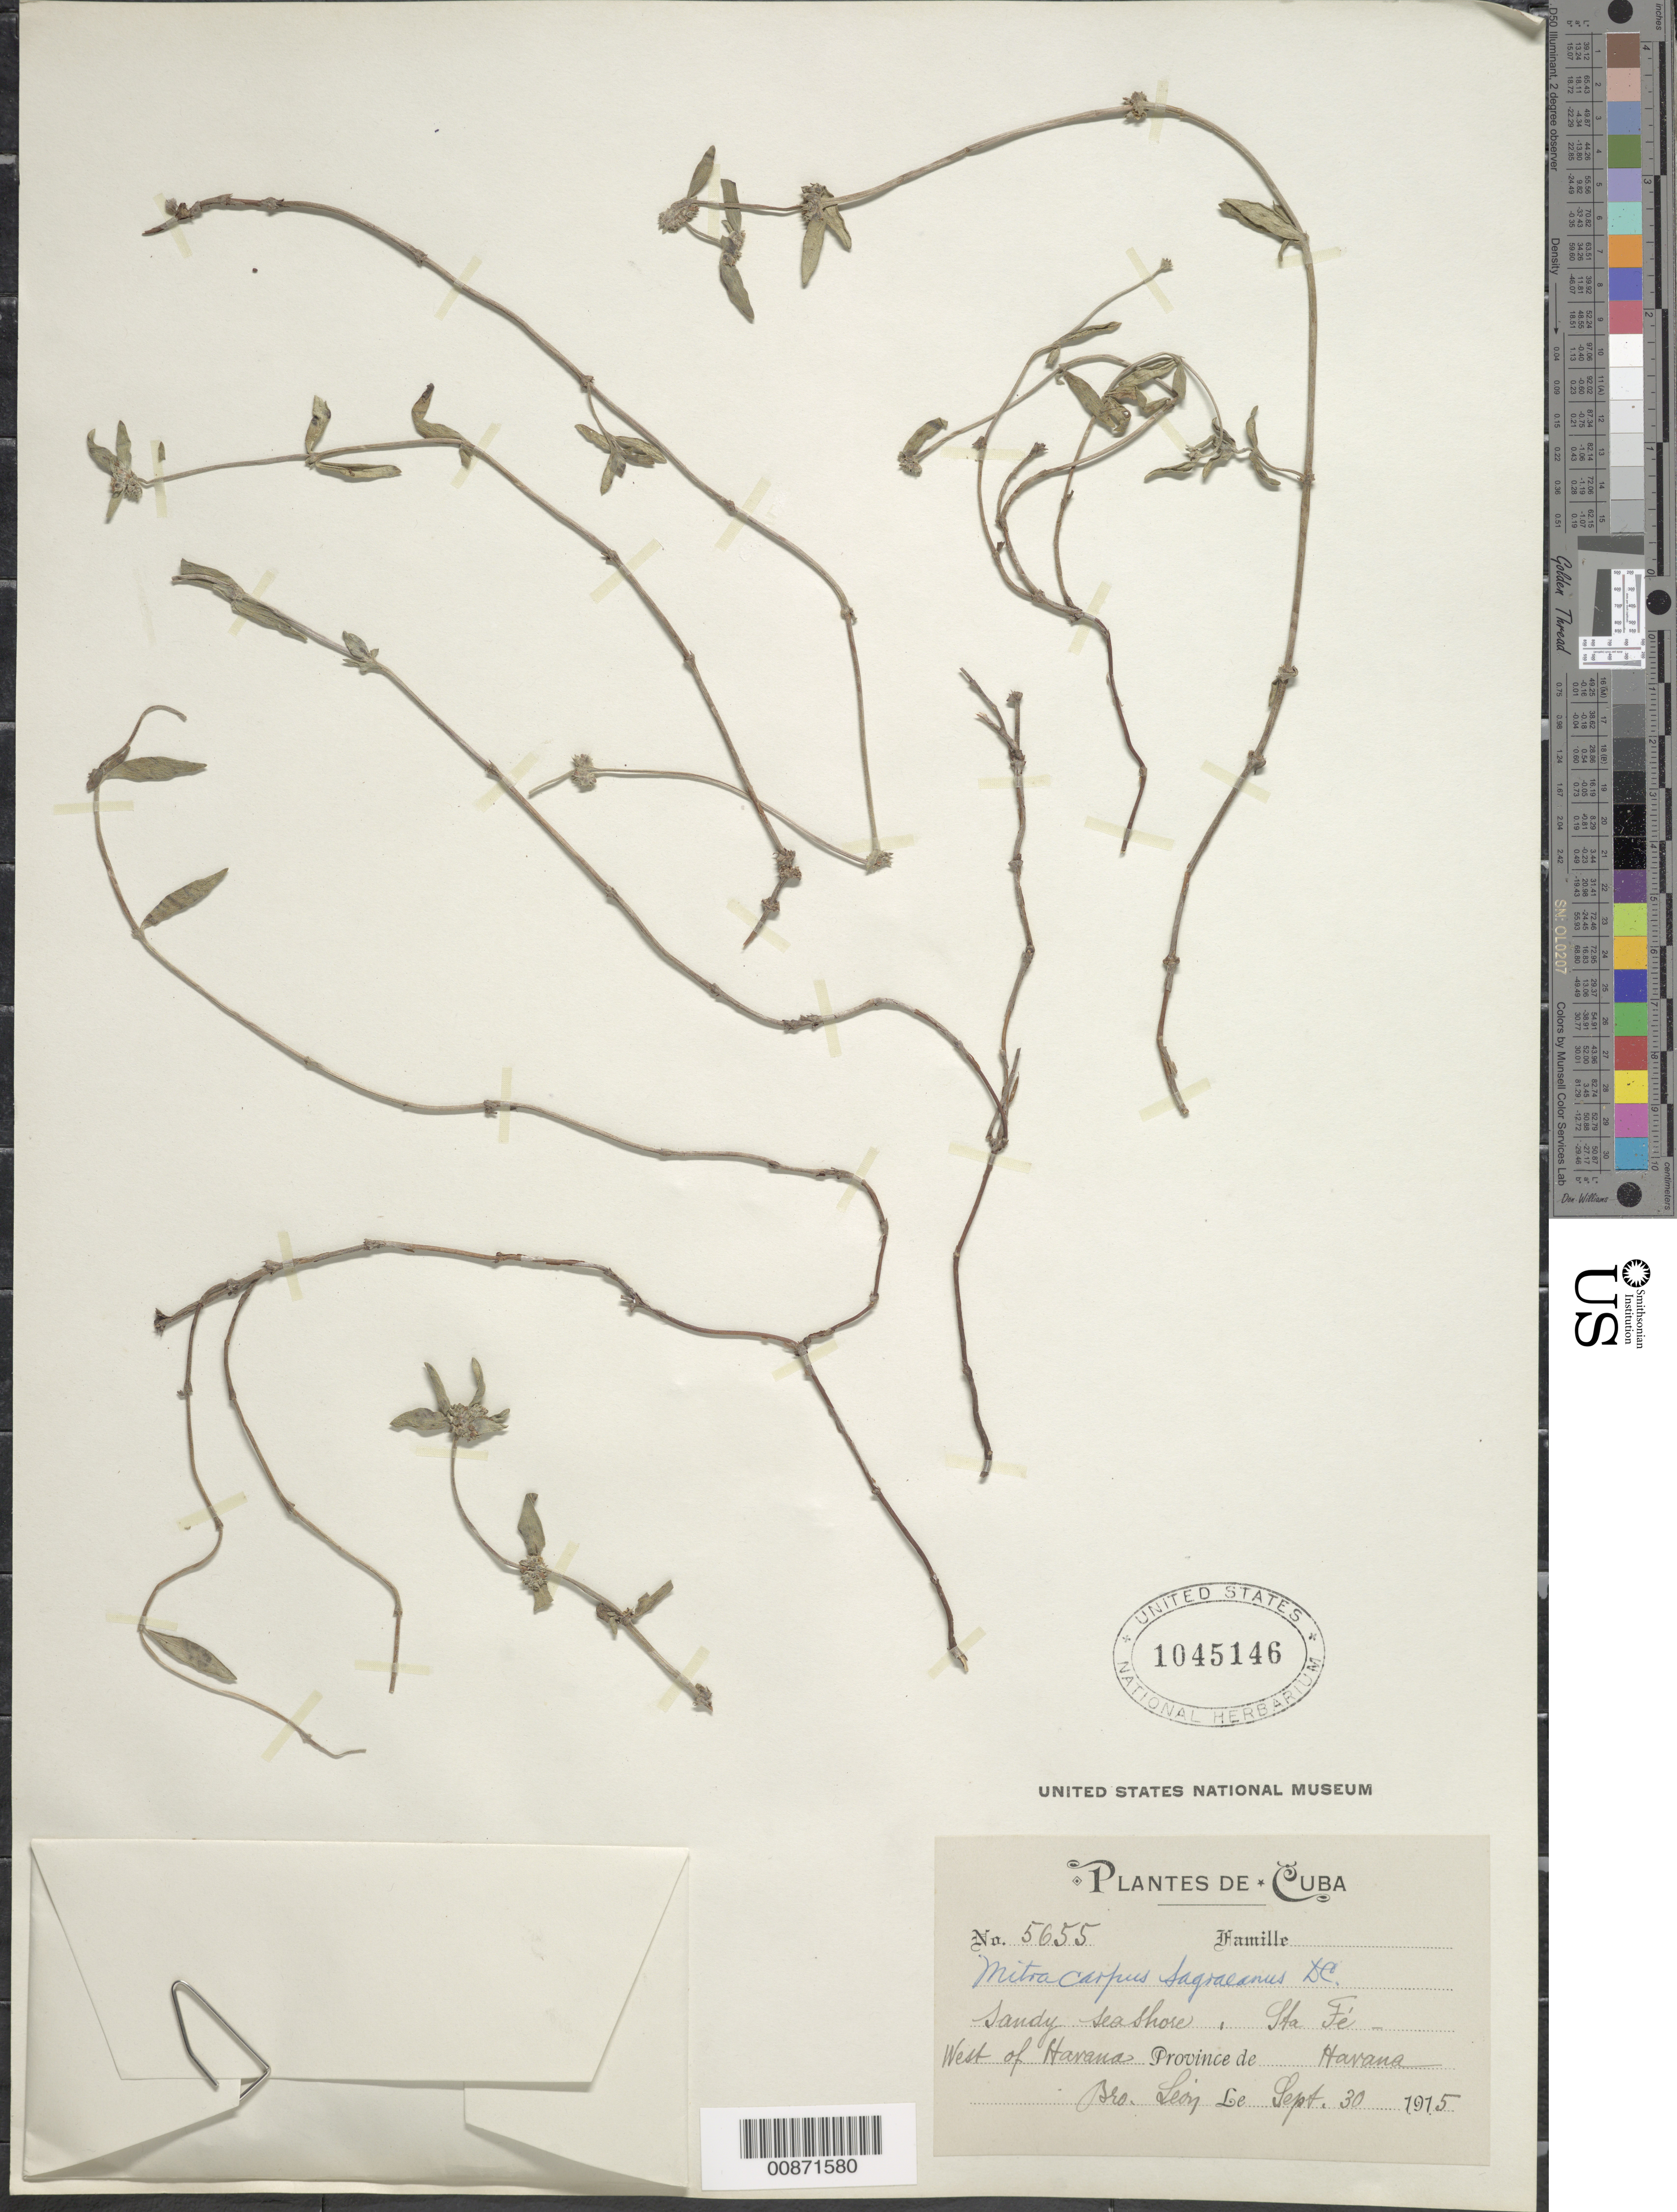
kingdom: Plantae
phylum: Tracheophyta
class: Magnoliopsida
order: Gentianales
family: Rubiaceae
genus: Mitracarpus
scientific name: Mitracarpus sagraeanus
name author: DC.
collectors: Bro. León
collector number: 5655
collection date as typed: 30 Sep 1915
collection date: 1915-09-30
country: Cuba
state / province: La Habana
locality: Sta. Fé, west of Havana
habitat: Sandy seashore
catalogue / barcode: US 1045146